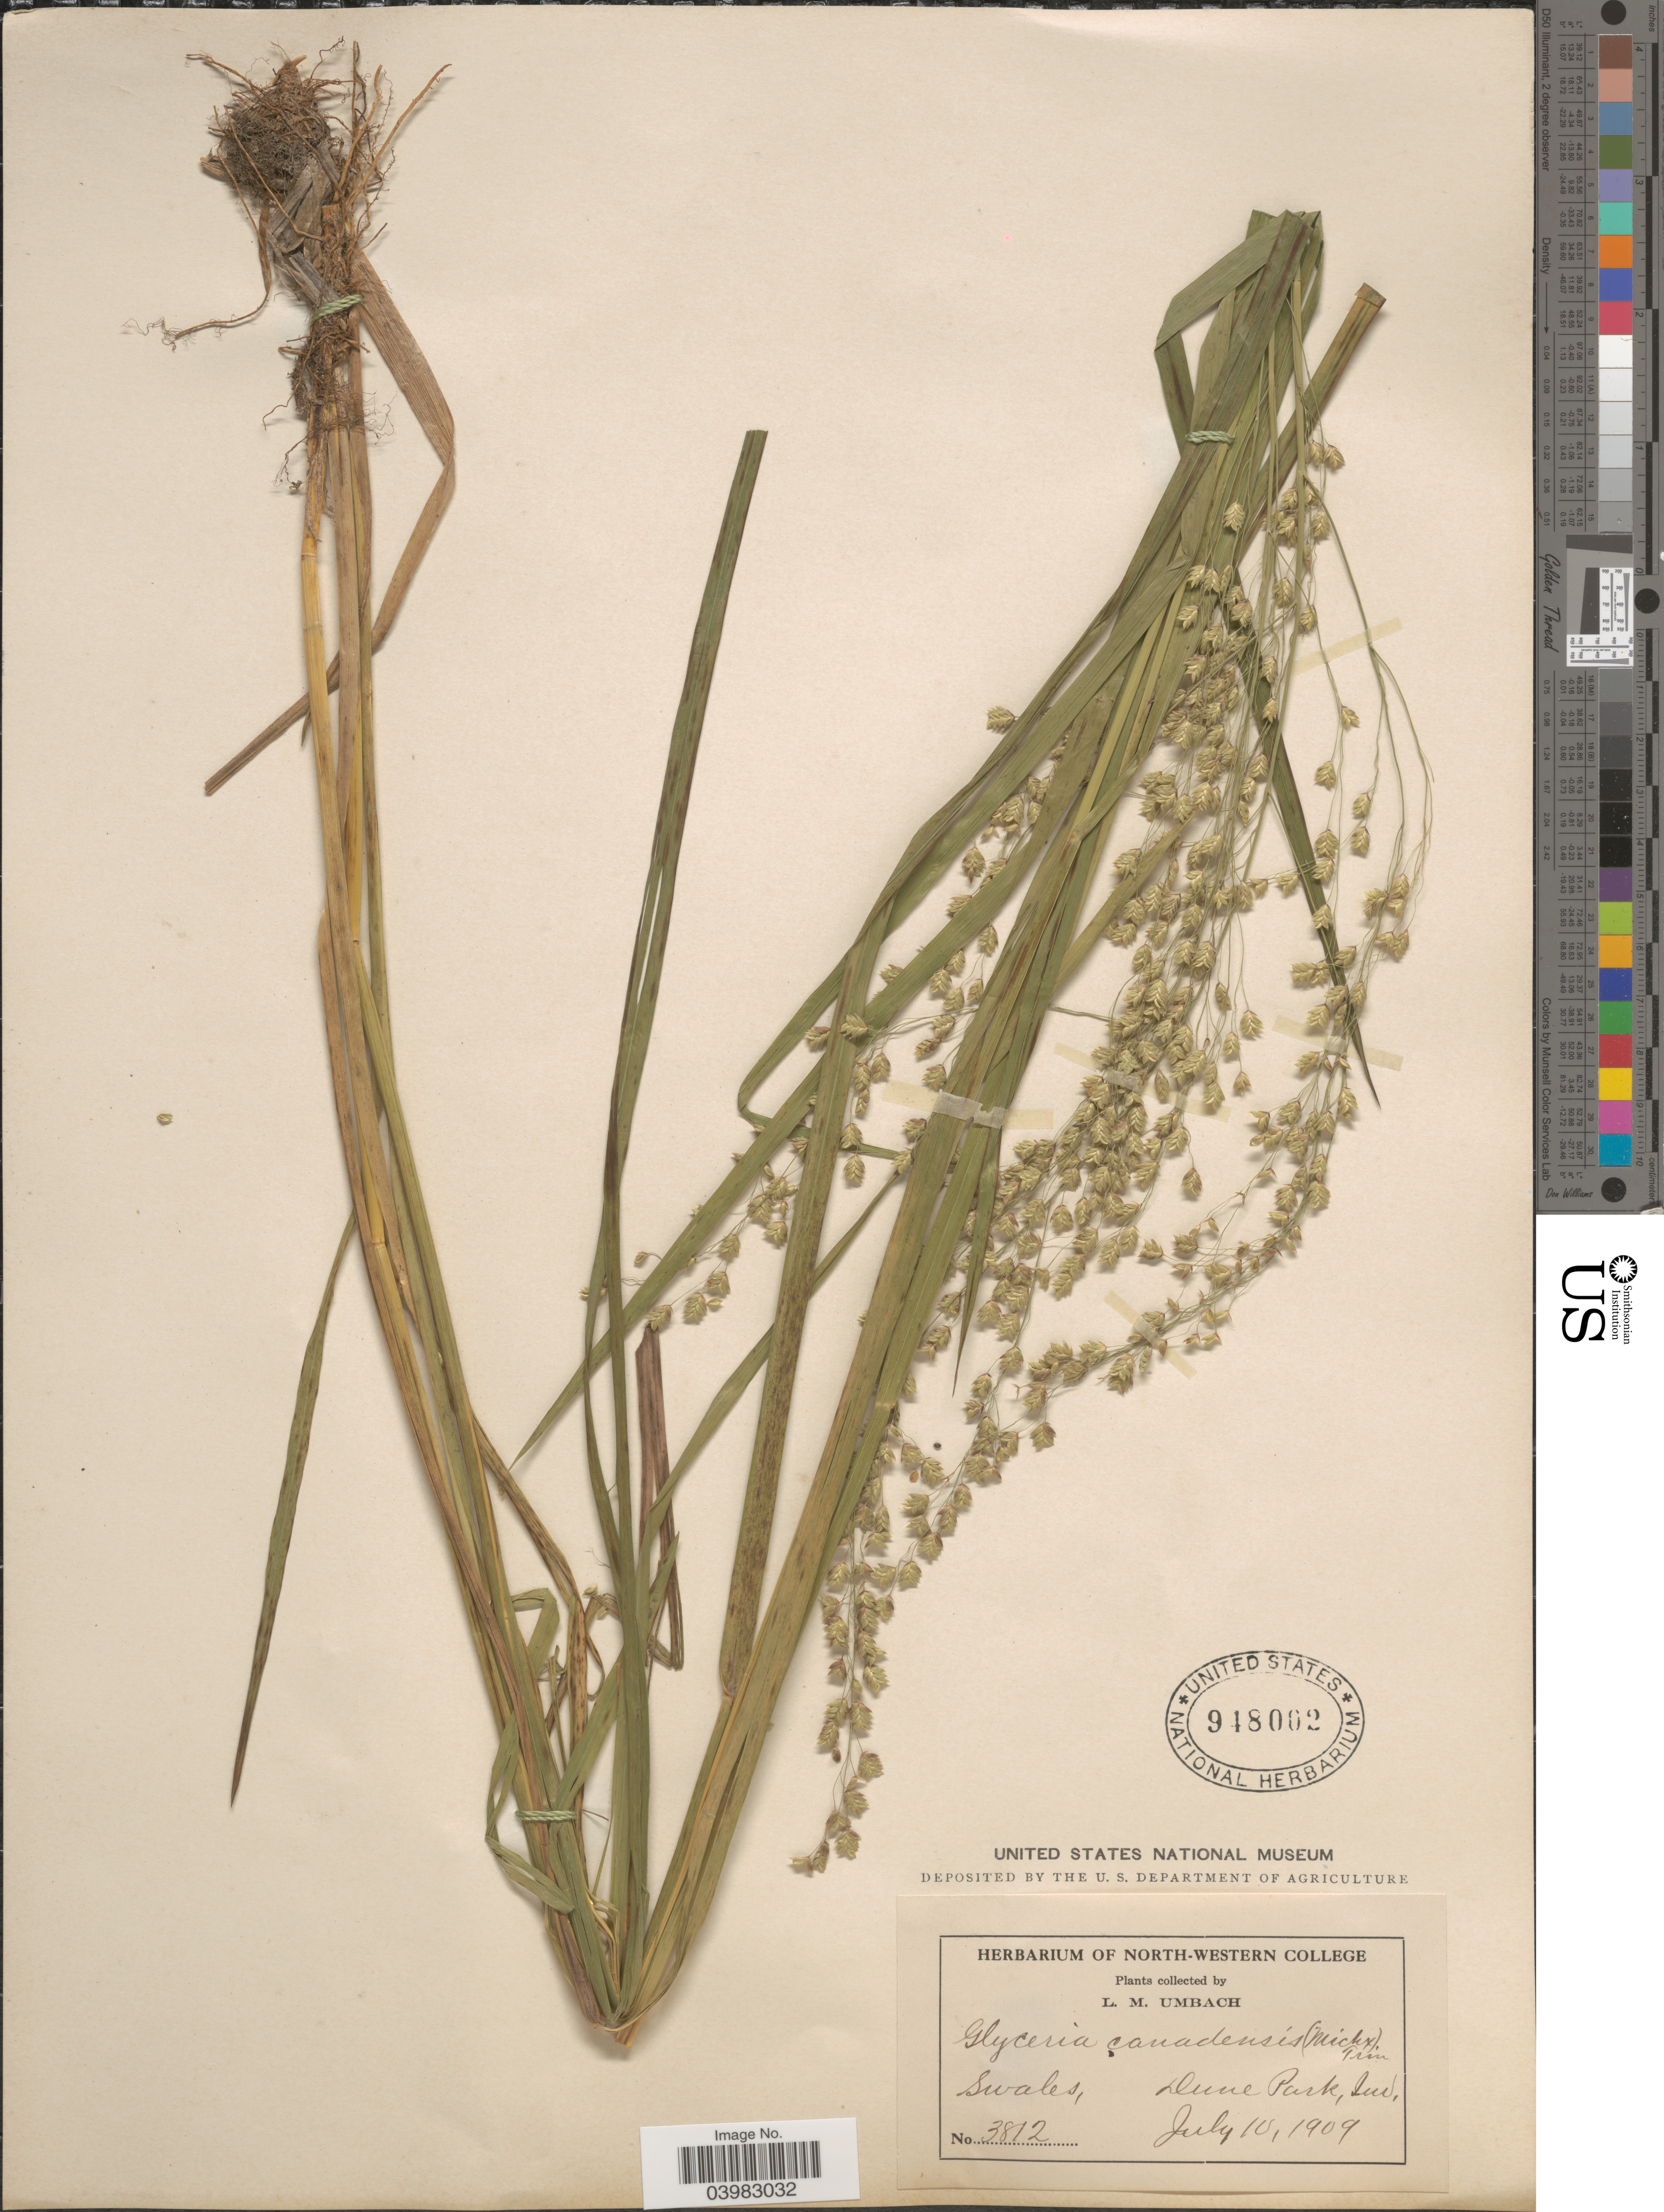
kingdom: Plantae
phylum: Tracheophyta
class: Liliopsida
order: Poales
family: Poaceae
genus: Glyceria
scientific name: Glyceria canadensis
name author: (Michx.) Trin.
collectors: L. M. Umbach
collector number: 3812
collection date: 1909-07-10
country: United States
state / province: Indiana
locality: Dune Park.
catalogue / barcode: US 948002